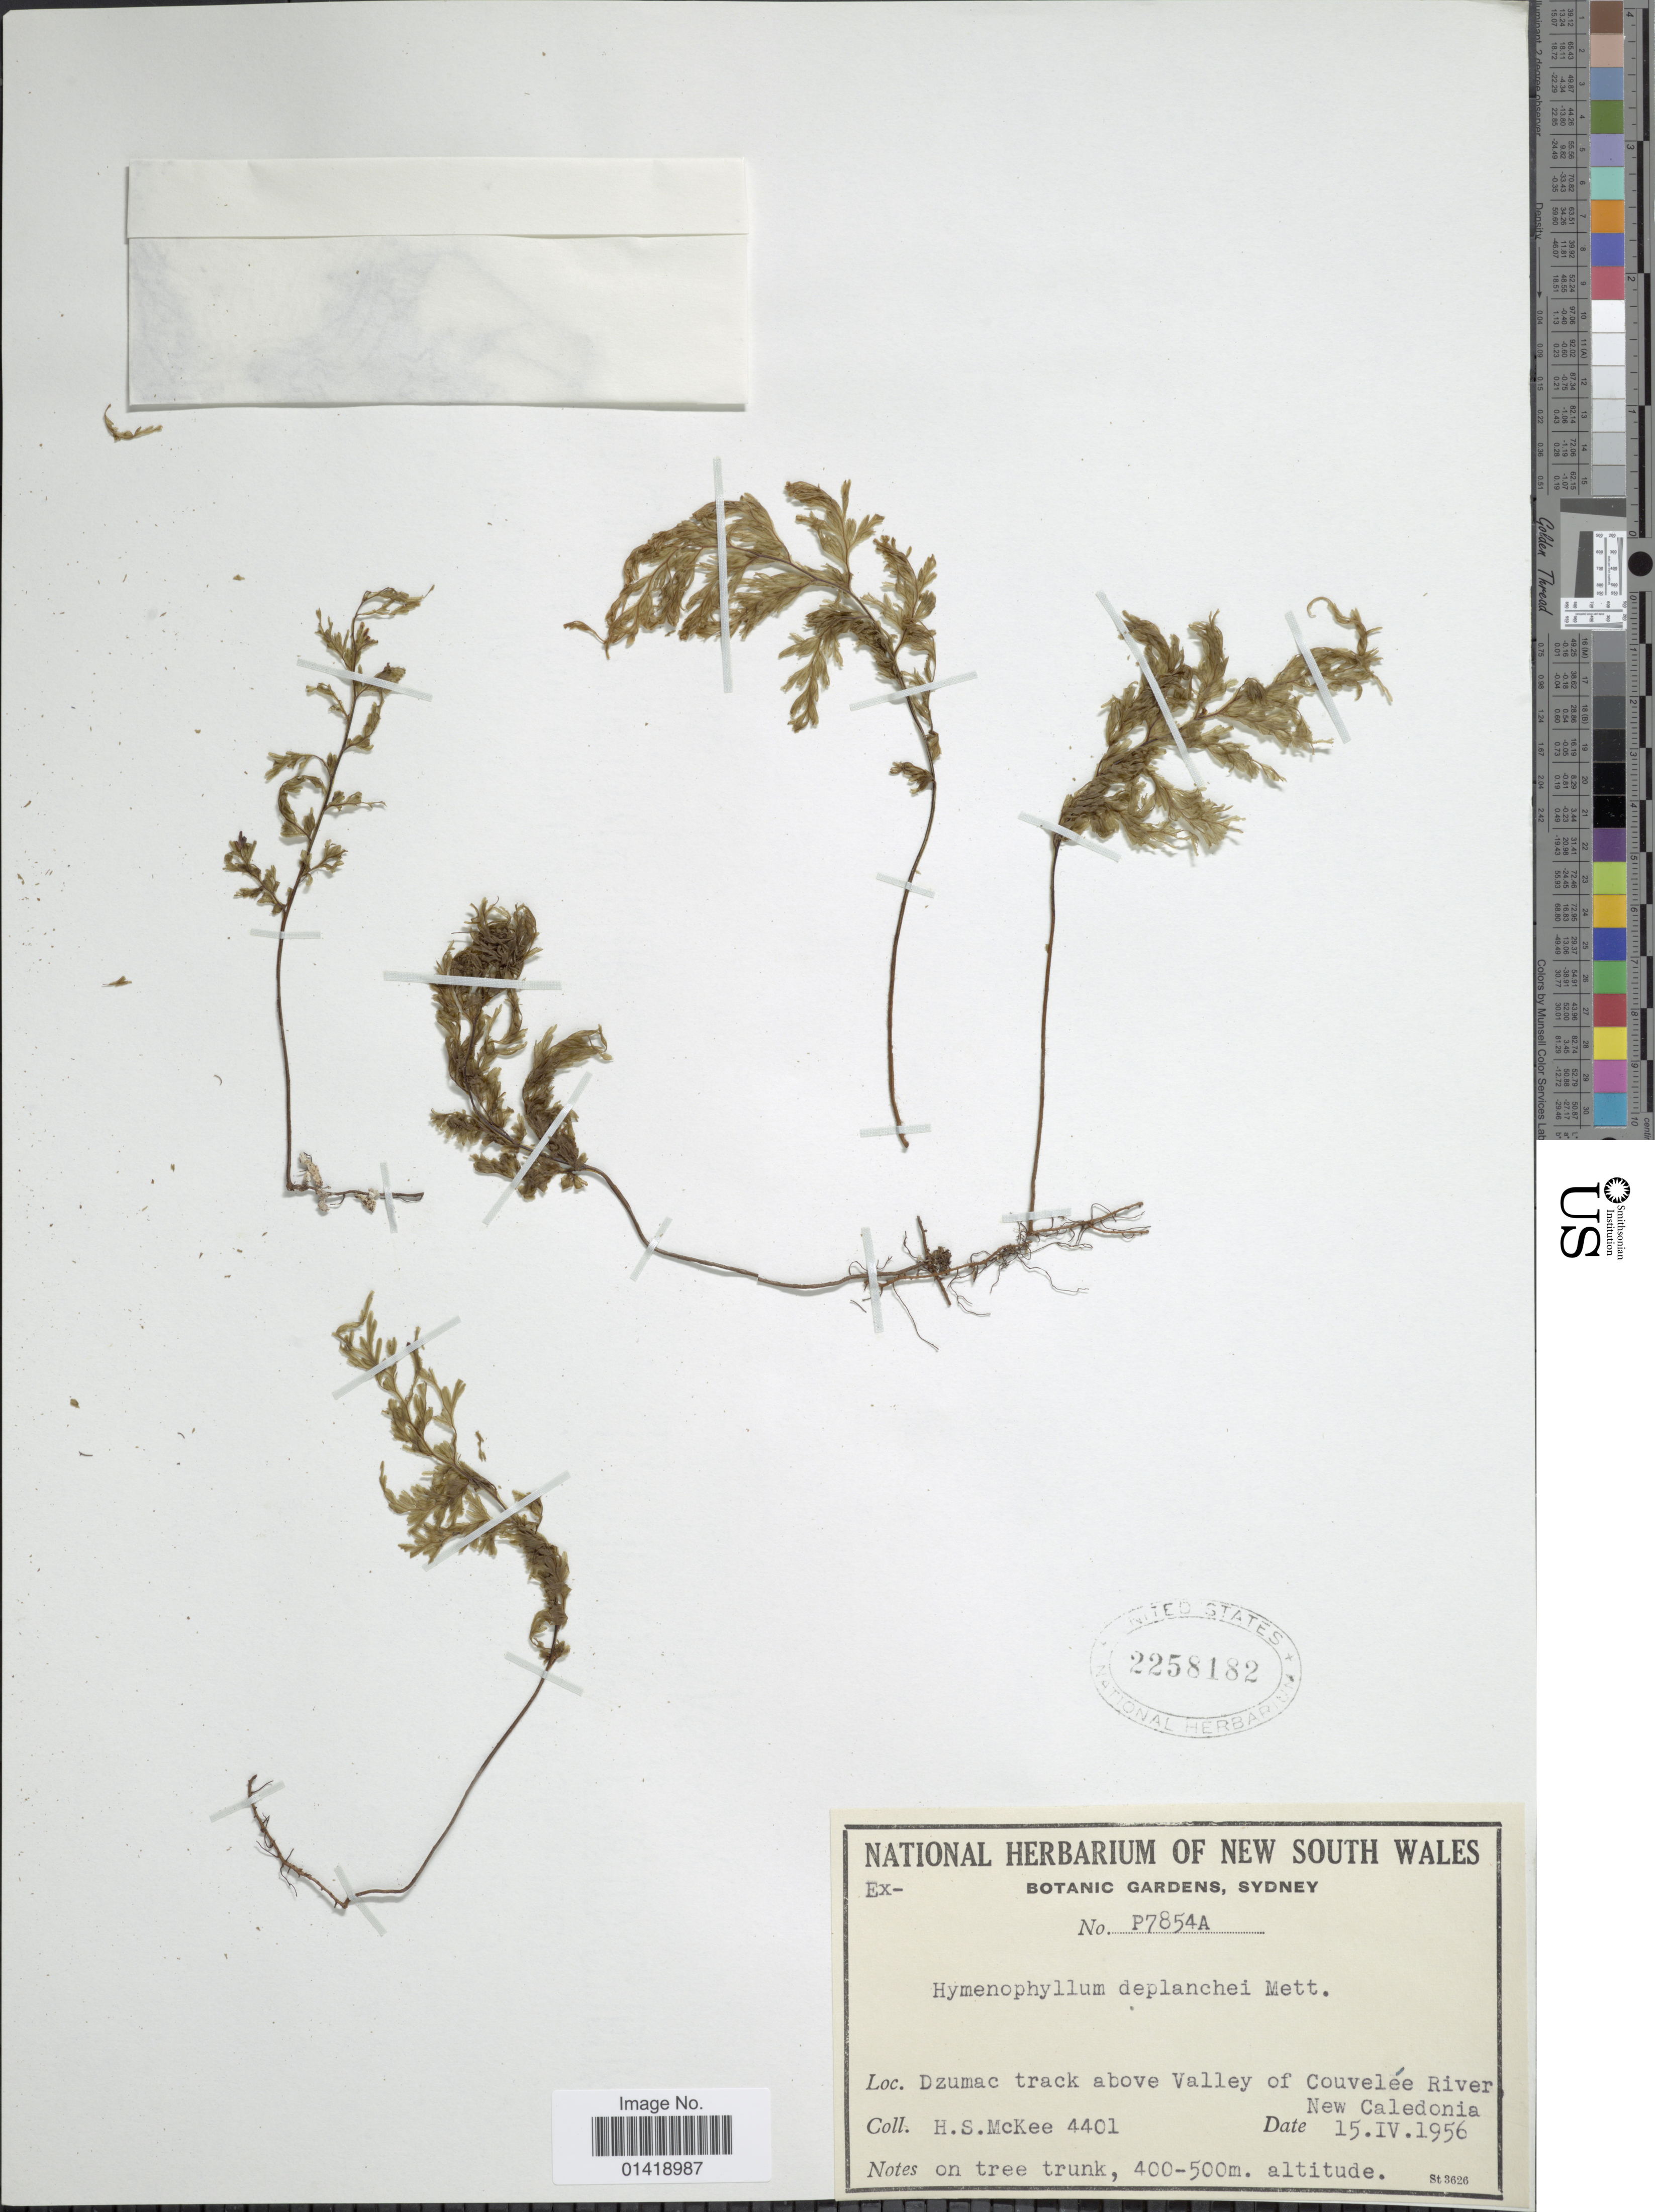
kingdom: Plantae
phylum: Tracheophyta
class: Polypodiopsida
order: Hymenophyllales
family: Hymenophyllaceae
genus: Hymenophyllum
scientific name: Hymenophyllum deplanchei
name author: Mett. ex Kuhn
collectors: H. S. McKee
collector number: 4401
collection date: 1956-04-15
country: Australia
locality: Dzumac track above valley of Couvelee River New Caledonia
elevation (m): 400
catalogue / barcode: US 2258182